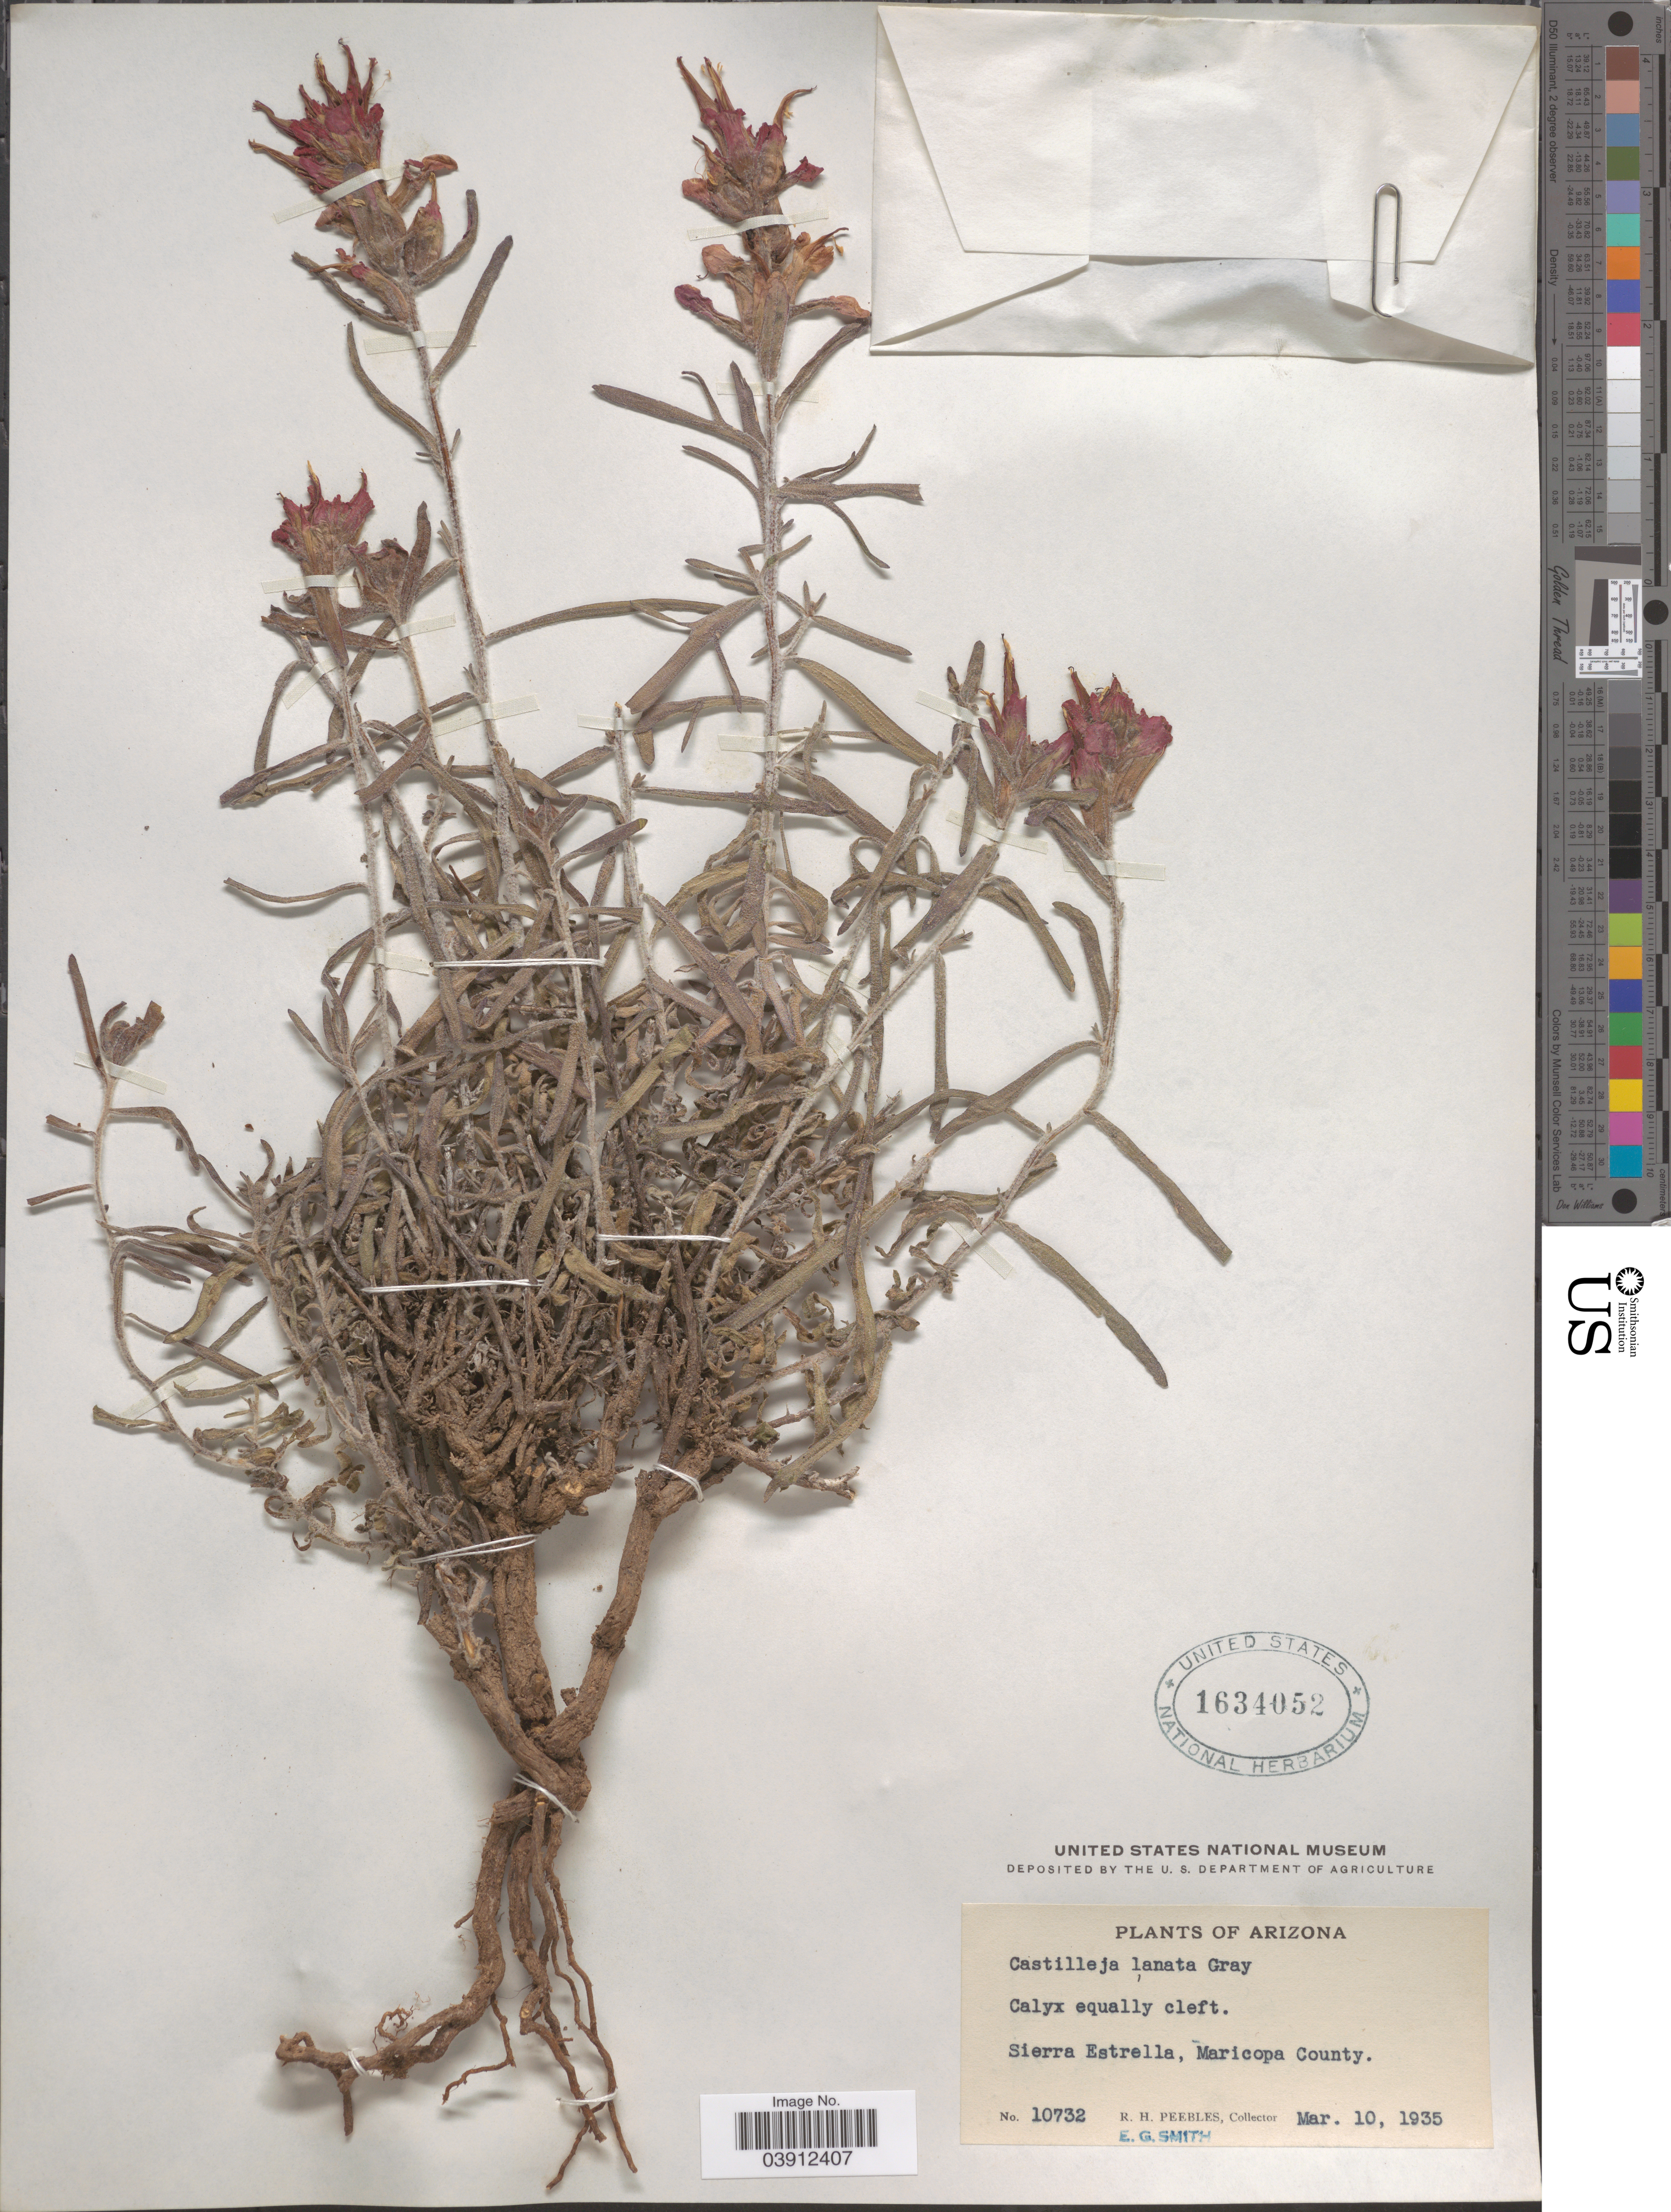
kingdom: Plantae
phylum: Tracheophyta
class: Magnoliopsida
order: Lamiales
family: Orobanchaceae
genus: Castilleja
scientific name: Castilleja lanata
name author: A. Gray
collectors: R. H. Peebles & E. G. Smith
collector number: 10732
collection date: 1935-03-10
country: United States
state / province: Arizona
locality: Sierra Estrella, Maricopa County.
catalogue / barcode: US 1634052